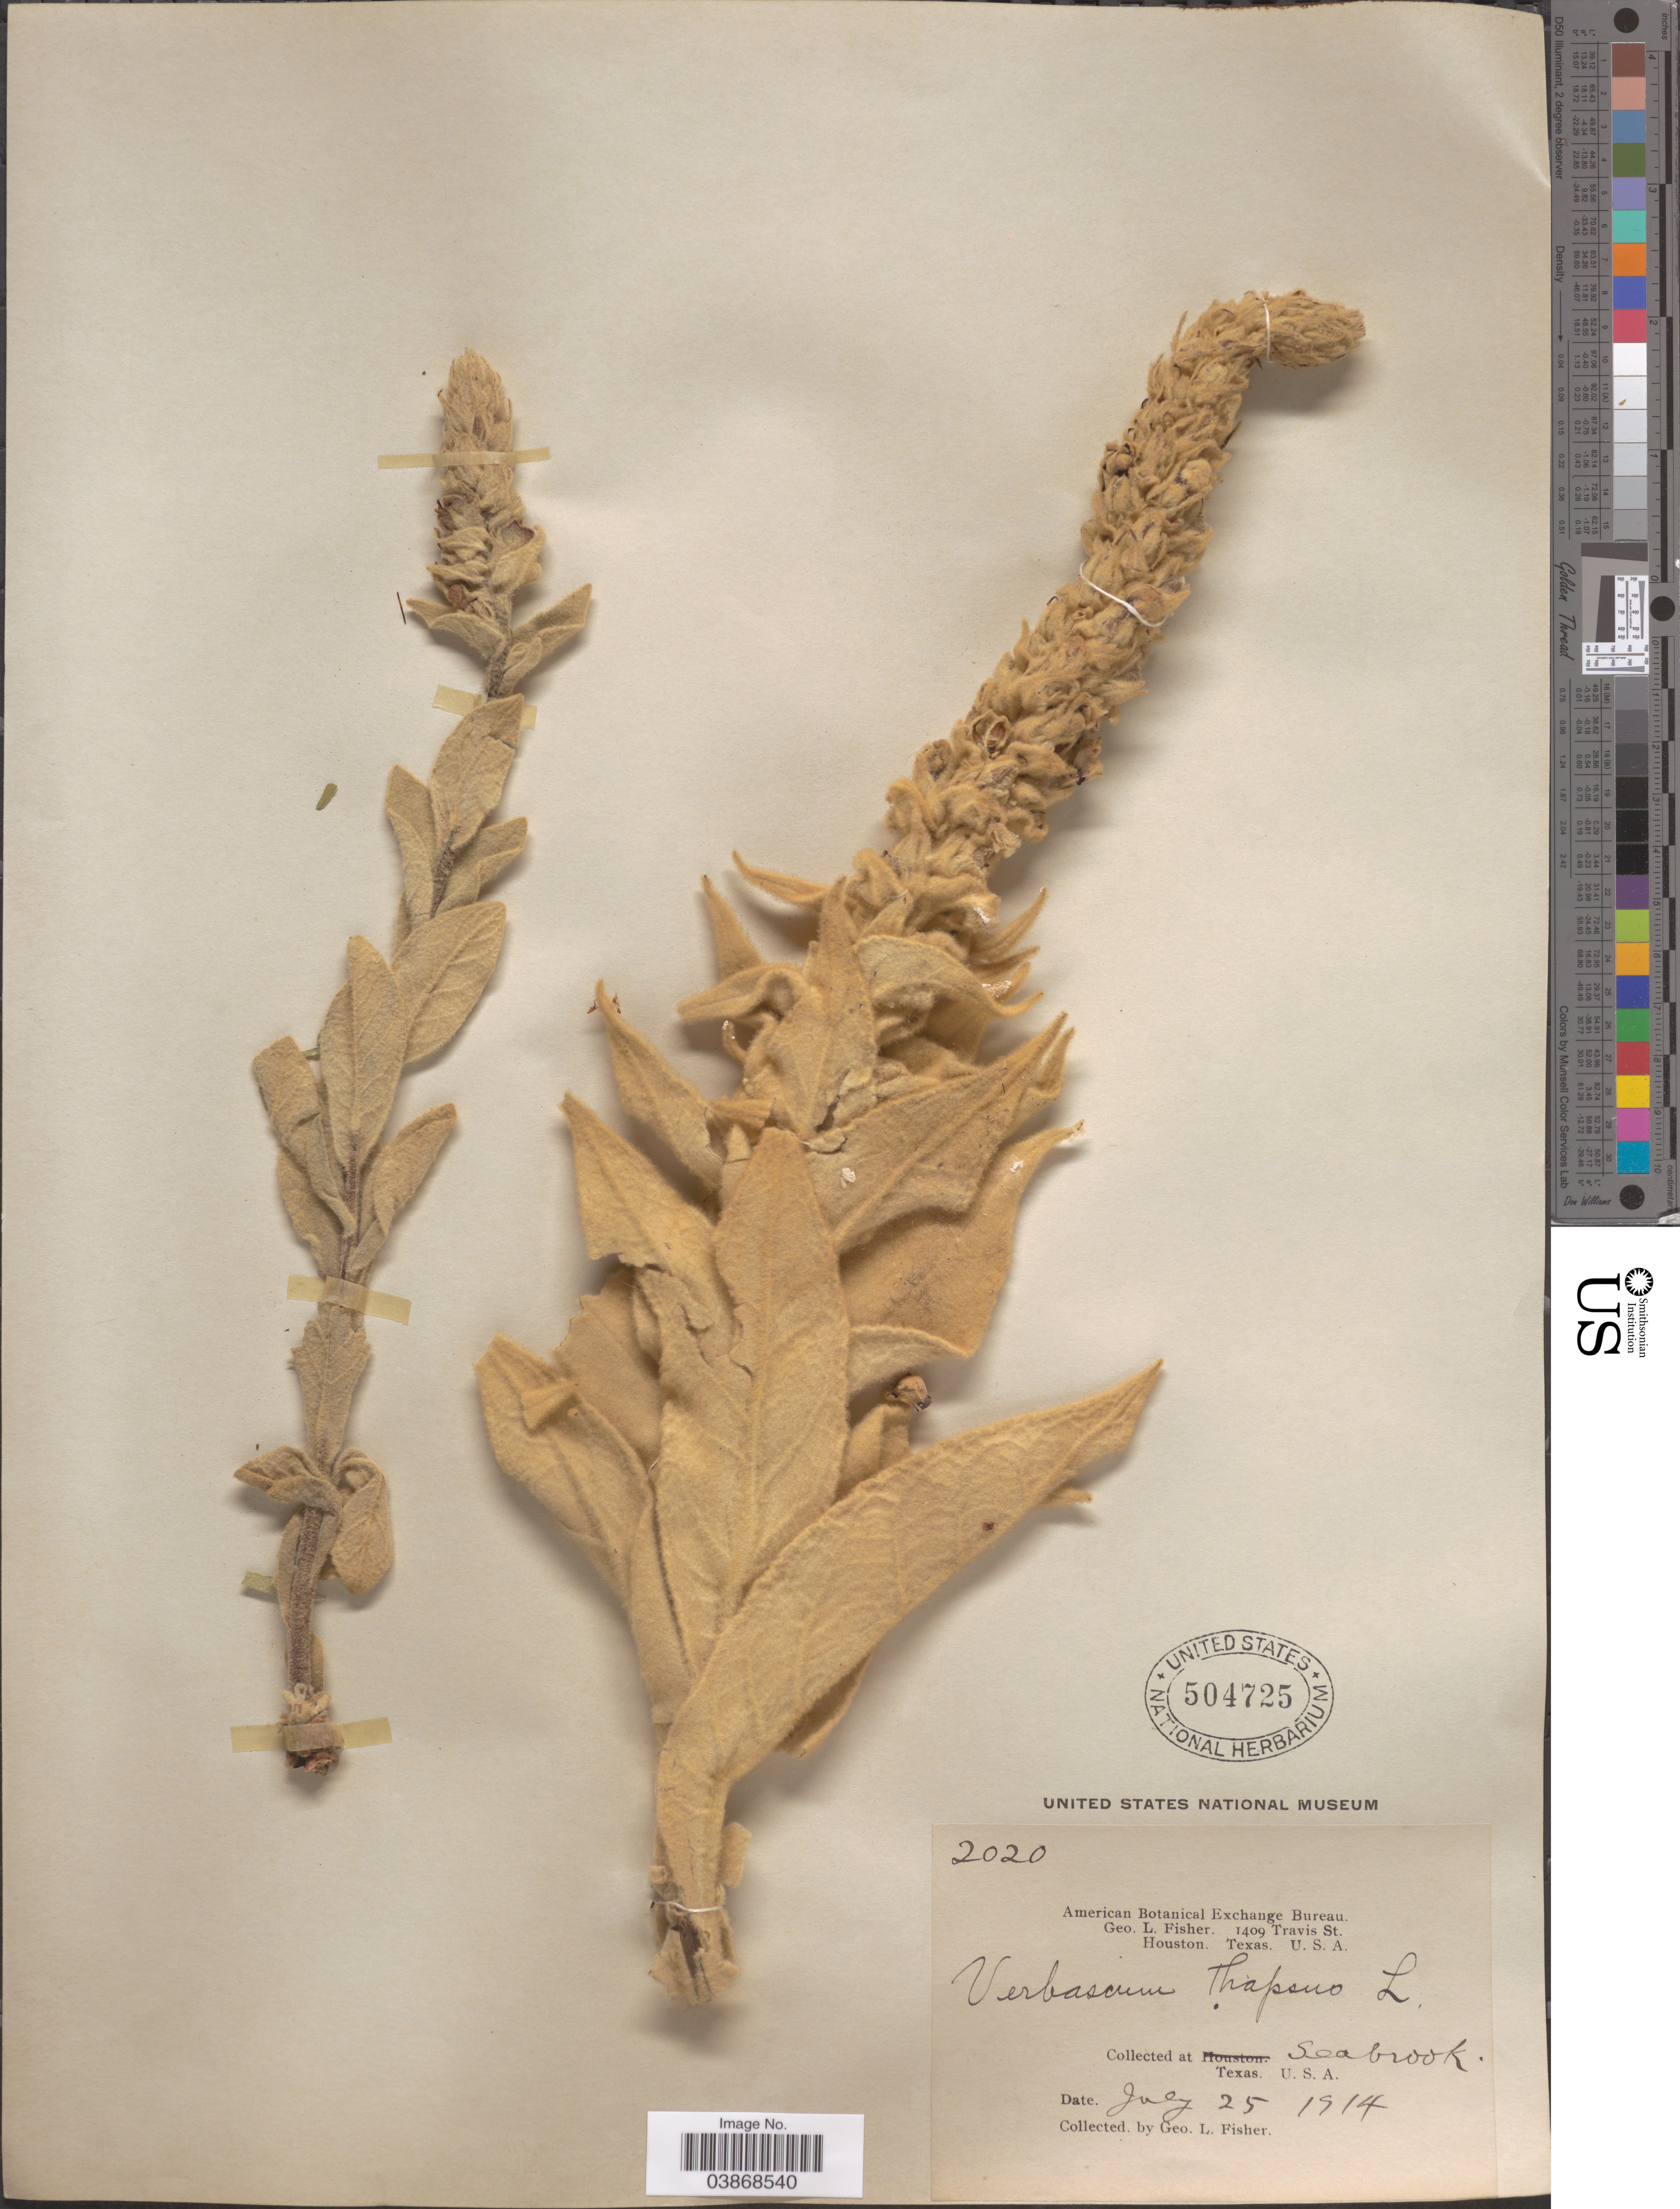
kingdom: Plantae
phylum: Tracheophyta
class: Magnoliopsida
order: Lamiales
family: Scrophulariaceae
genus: Verbascum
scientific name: Verbascum thapsus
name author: L.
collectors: G. L. Fisher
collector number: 2020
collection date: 1914-07-25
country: United States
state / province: Texas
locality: Seabrook.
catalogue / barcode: US 504725